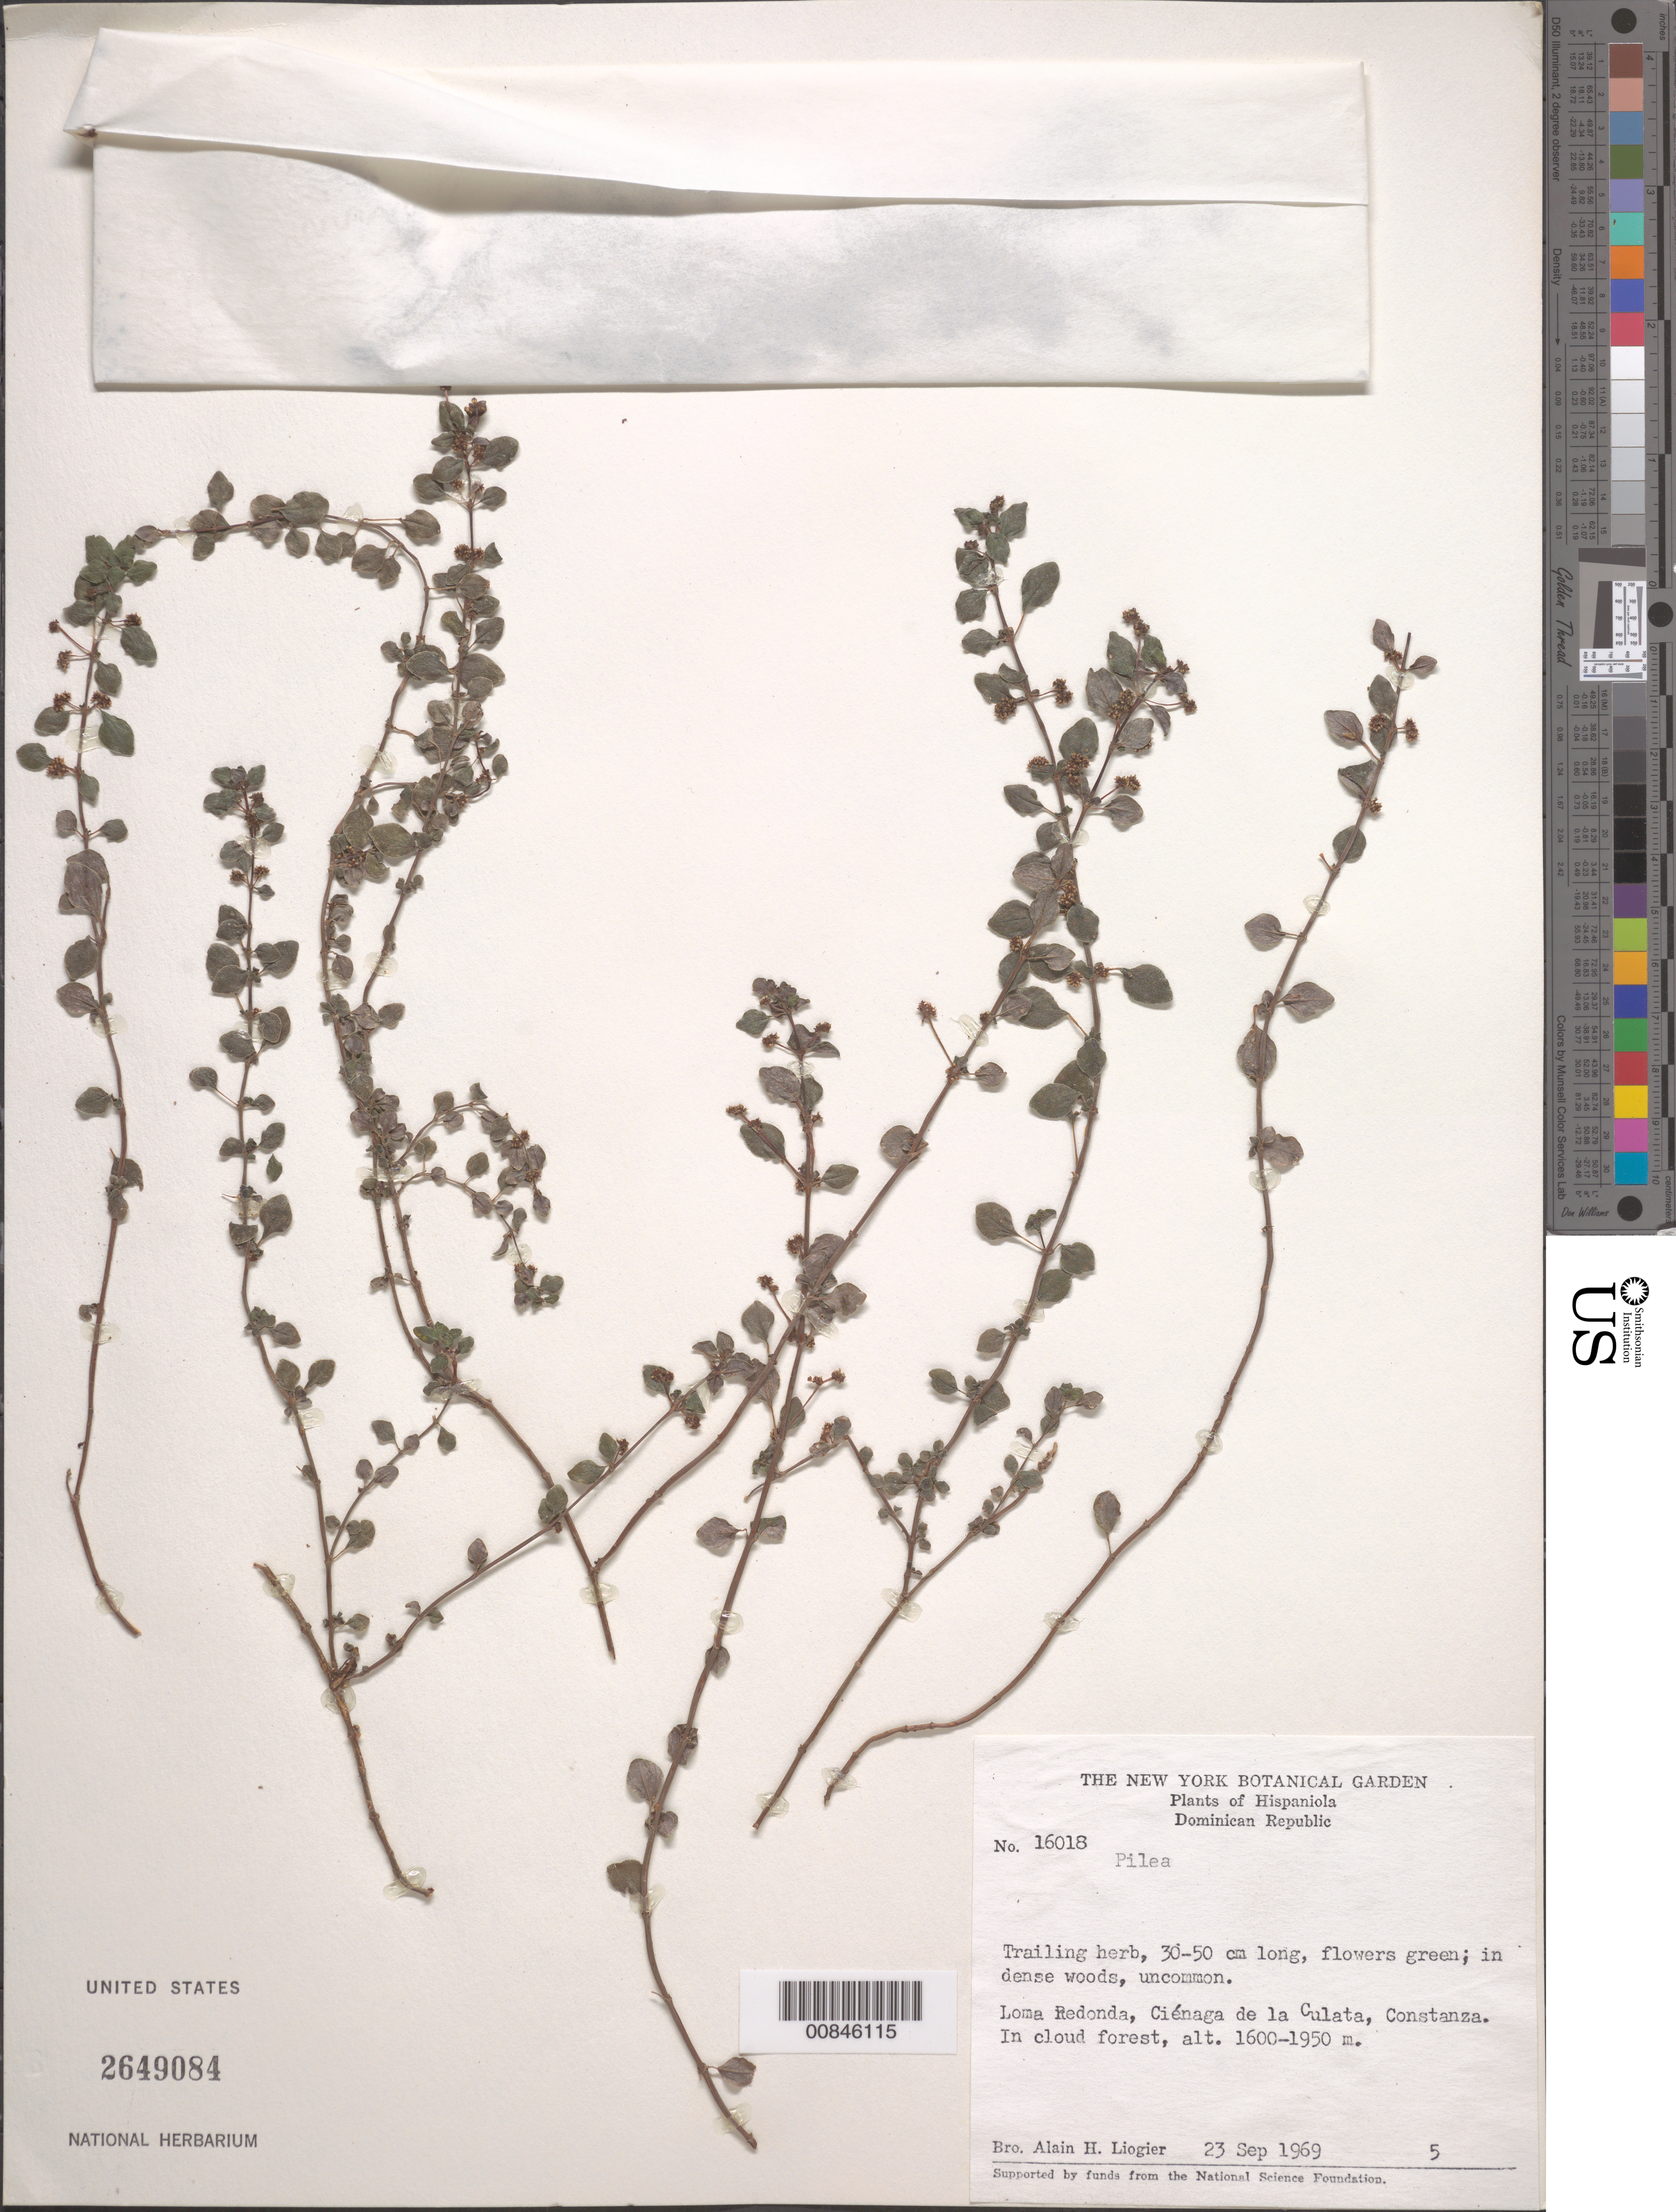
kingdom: Plantae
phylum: Tracheophyta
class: Magnoliopsida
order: Rosales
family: Urticaceae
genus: Pilea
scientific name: Pilea sp.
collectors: A. H. Liogier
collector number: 16018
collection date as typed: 23 Sep 1969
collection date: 1969-09-23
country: Dominican Republic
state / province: La Vega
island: Hispaniola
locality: Loma Redonda, Ciénaga de la Culata, Constanza.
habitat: In dense woods. In cloud forest.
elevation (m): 1600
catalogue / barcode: US 2649084